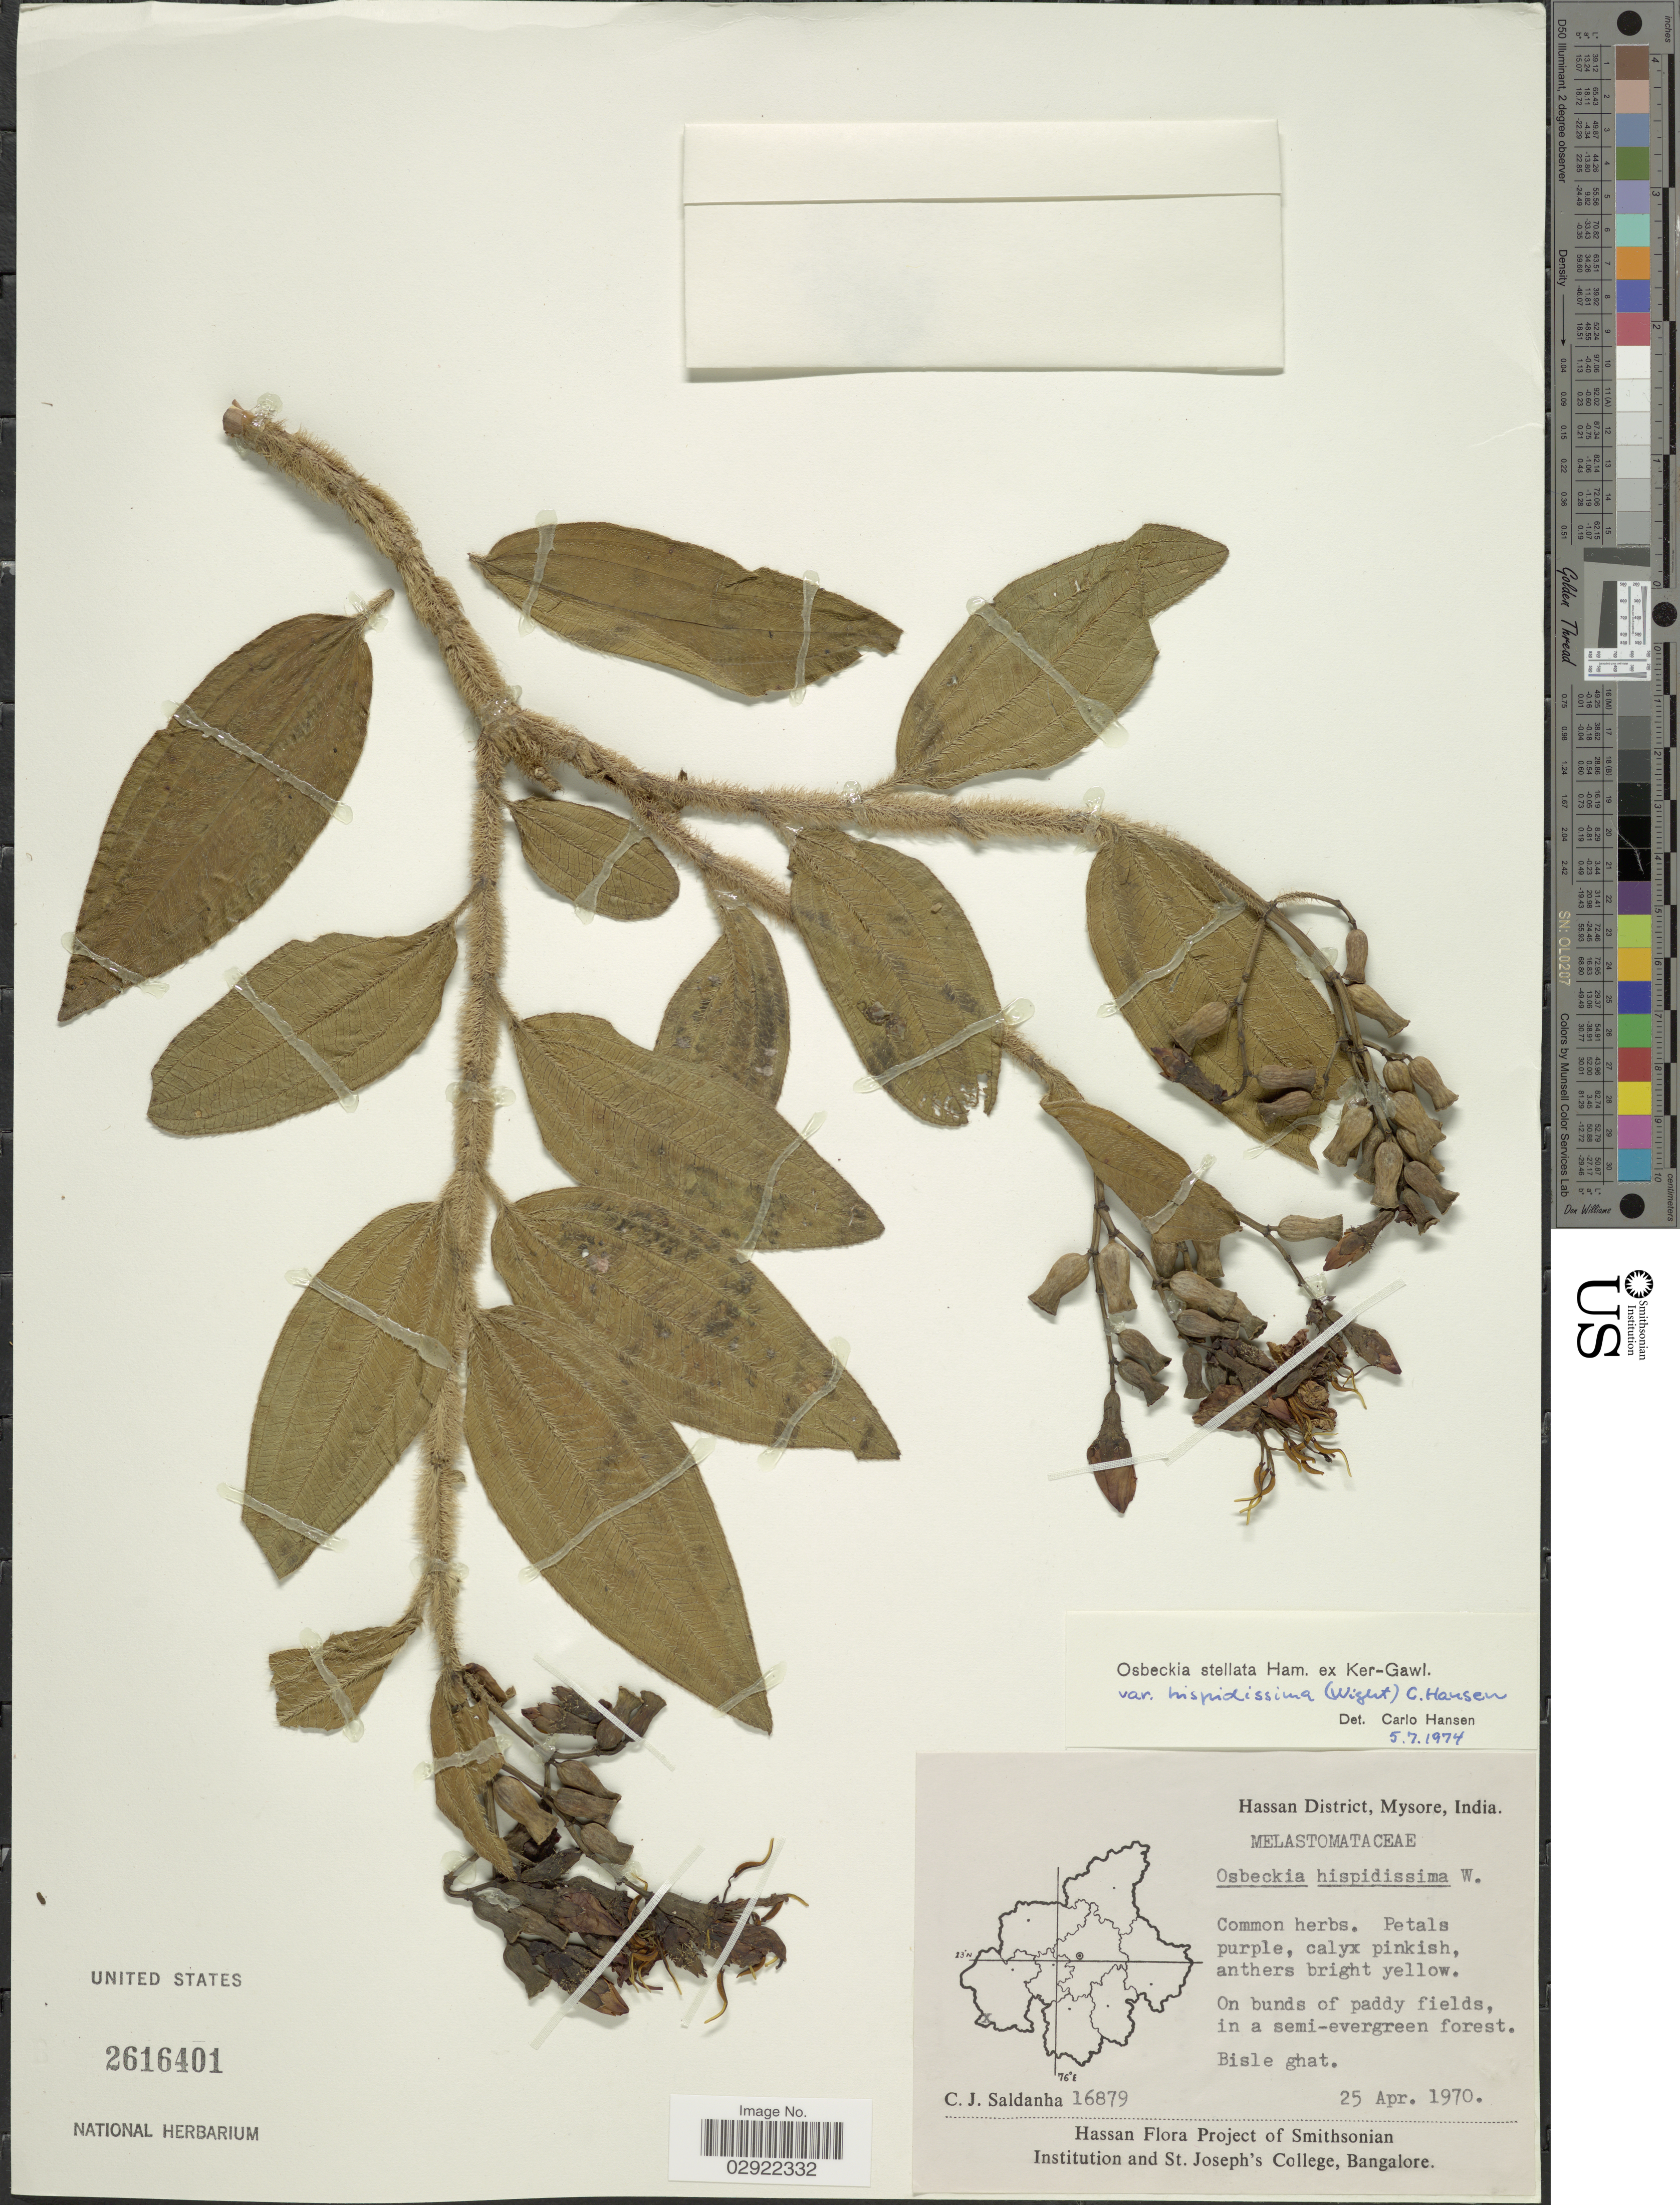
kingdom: Plantae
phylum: Tracheophyta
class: Magnoliopsida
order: Myrtales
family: Melastomataceae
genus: Osbeckia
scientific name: Osbeckia stellata var. hispidissima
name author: (Wight) C.Hansen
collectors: C. J. Saldanha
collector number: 16879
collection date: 1970-04-25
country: India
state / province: Karnataka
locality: Hassan District, Mysore. Bisle ghat.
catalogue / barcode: US 2616401